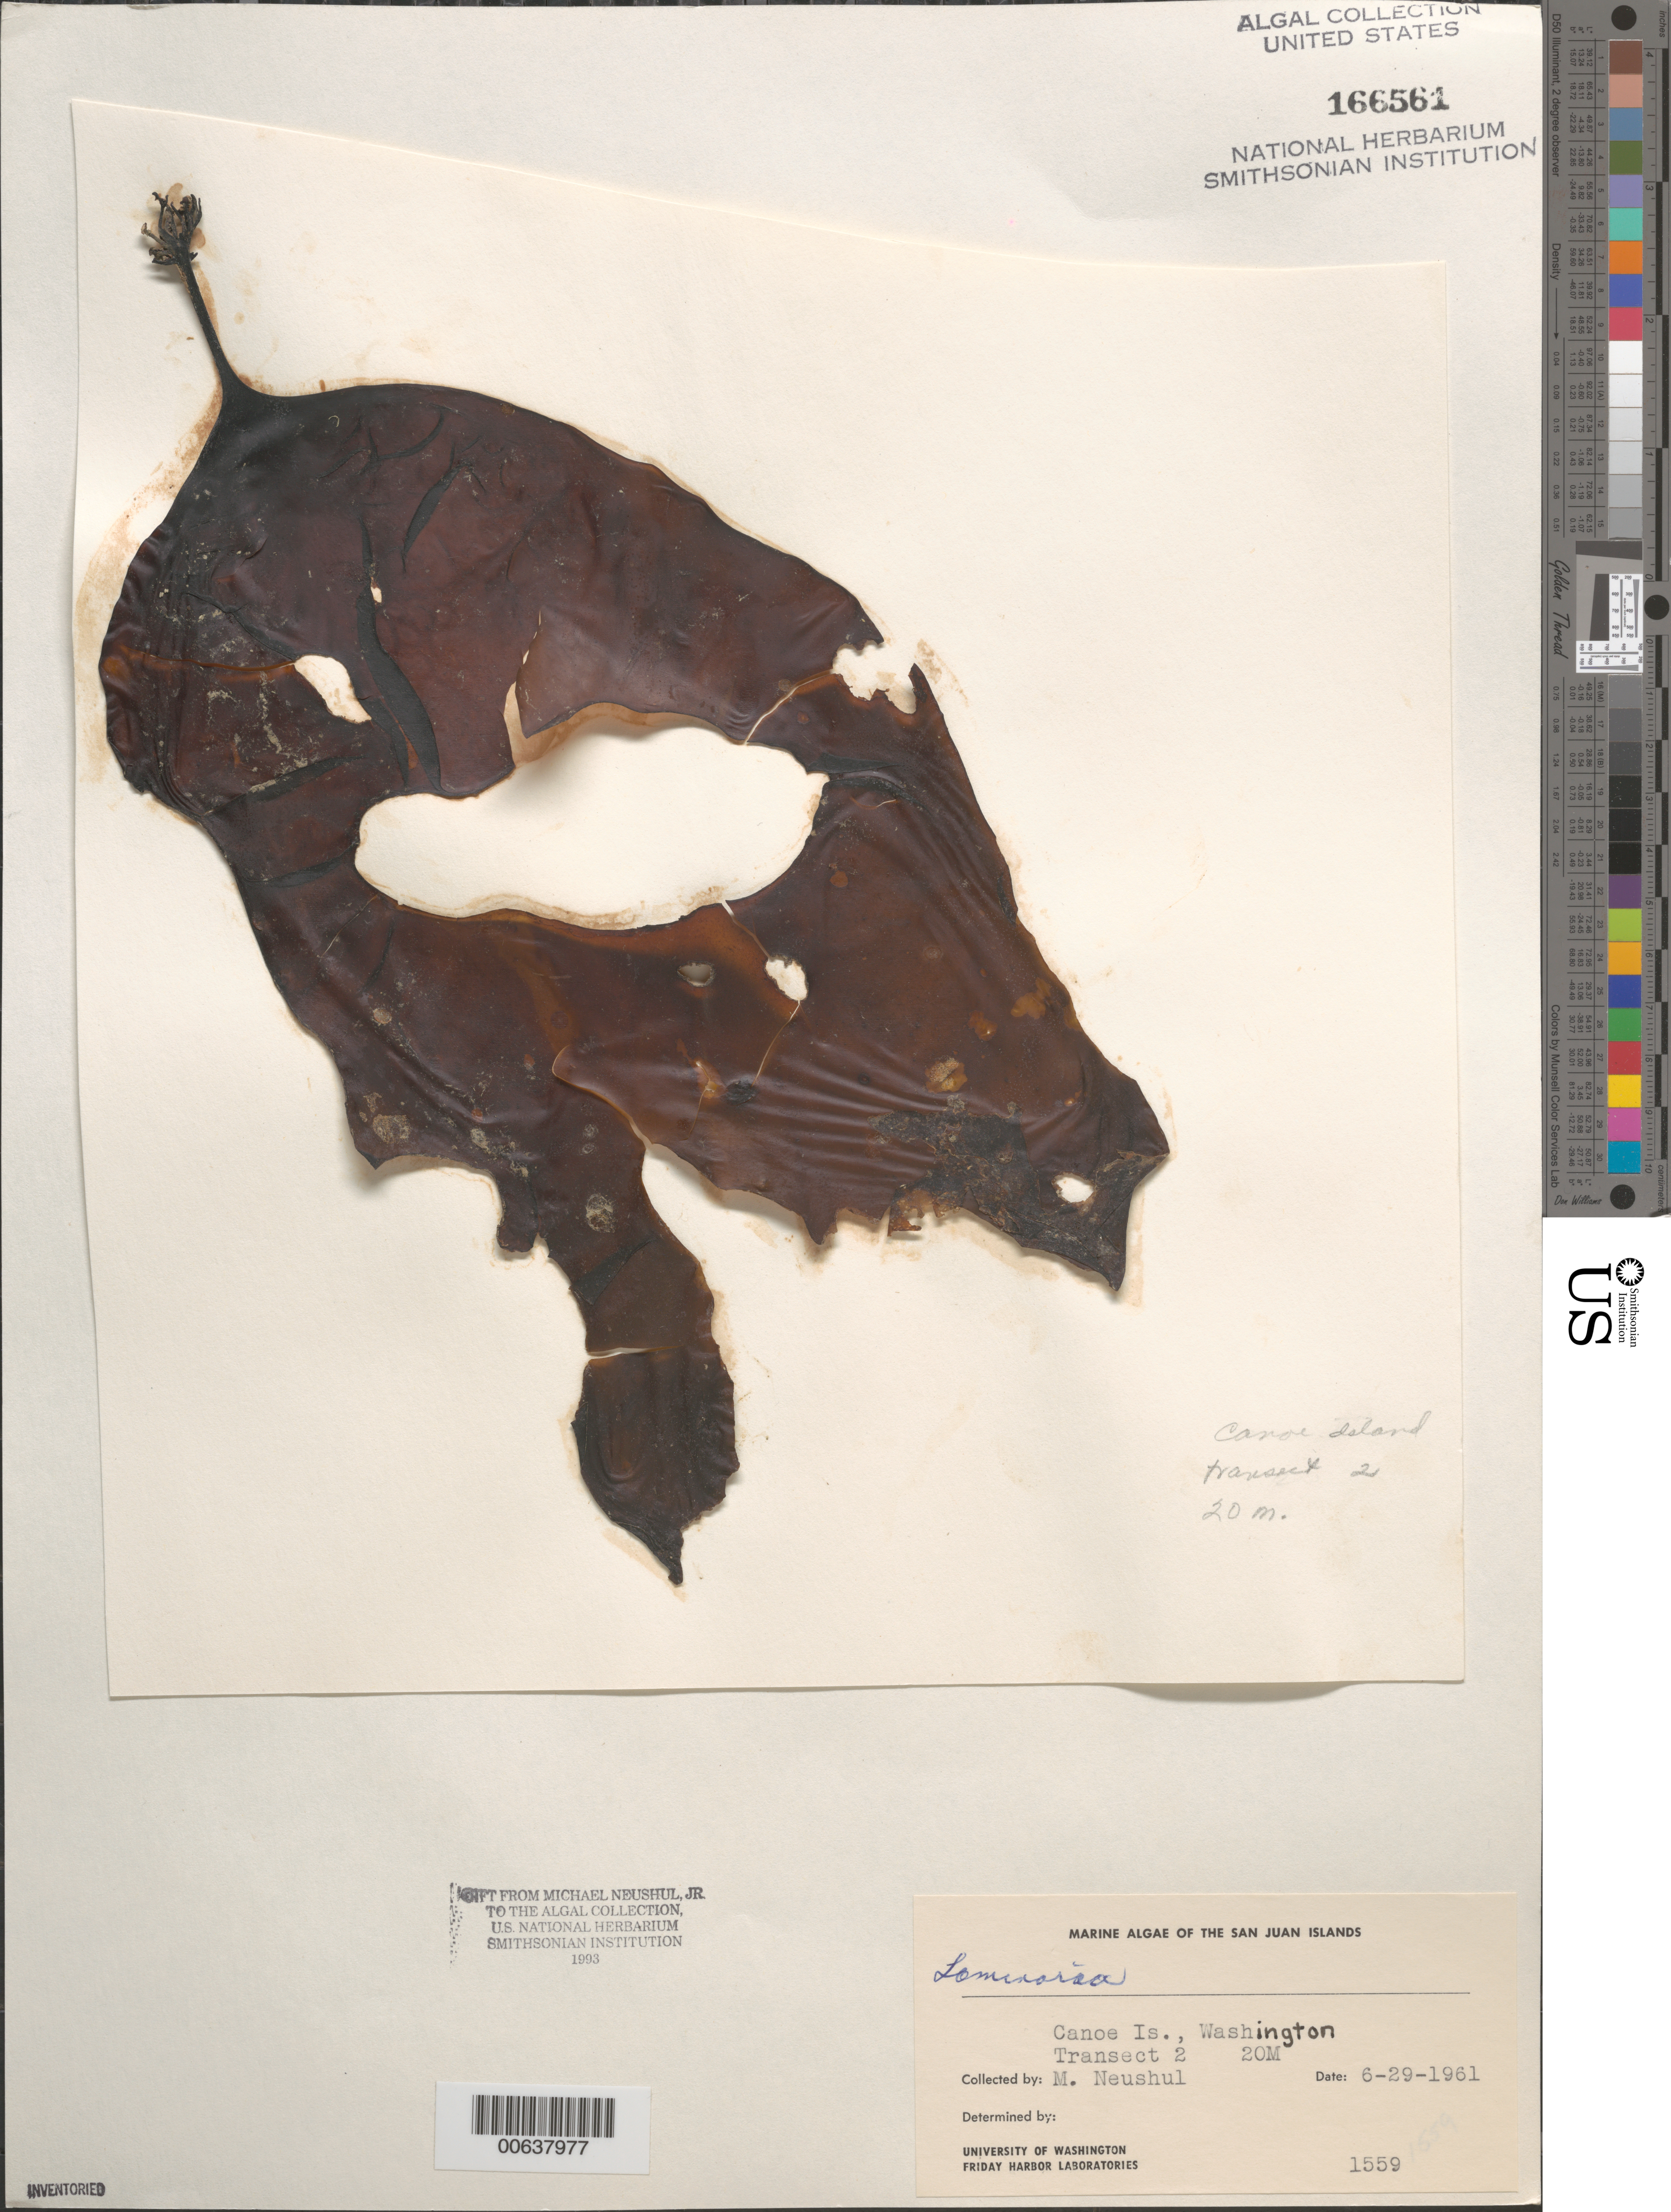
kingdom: Chromista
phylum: Ochrophyta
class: Phaeophyceae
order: Laminariales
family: Laminariaceae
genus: Laminaria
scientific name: Laminaria sp.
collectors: M. Neushul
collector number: Neushul 1559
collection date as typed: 29 Jun 1961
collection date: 1961-06-29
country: United States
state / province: Washington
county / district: San Juan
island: Canoe Island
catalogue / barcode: US 166561